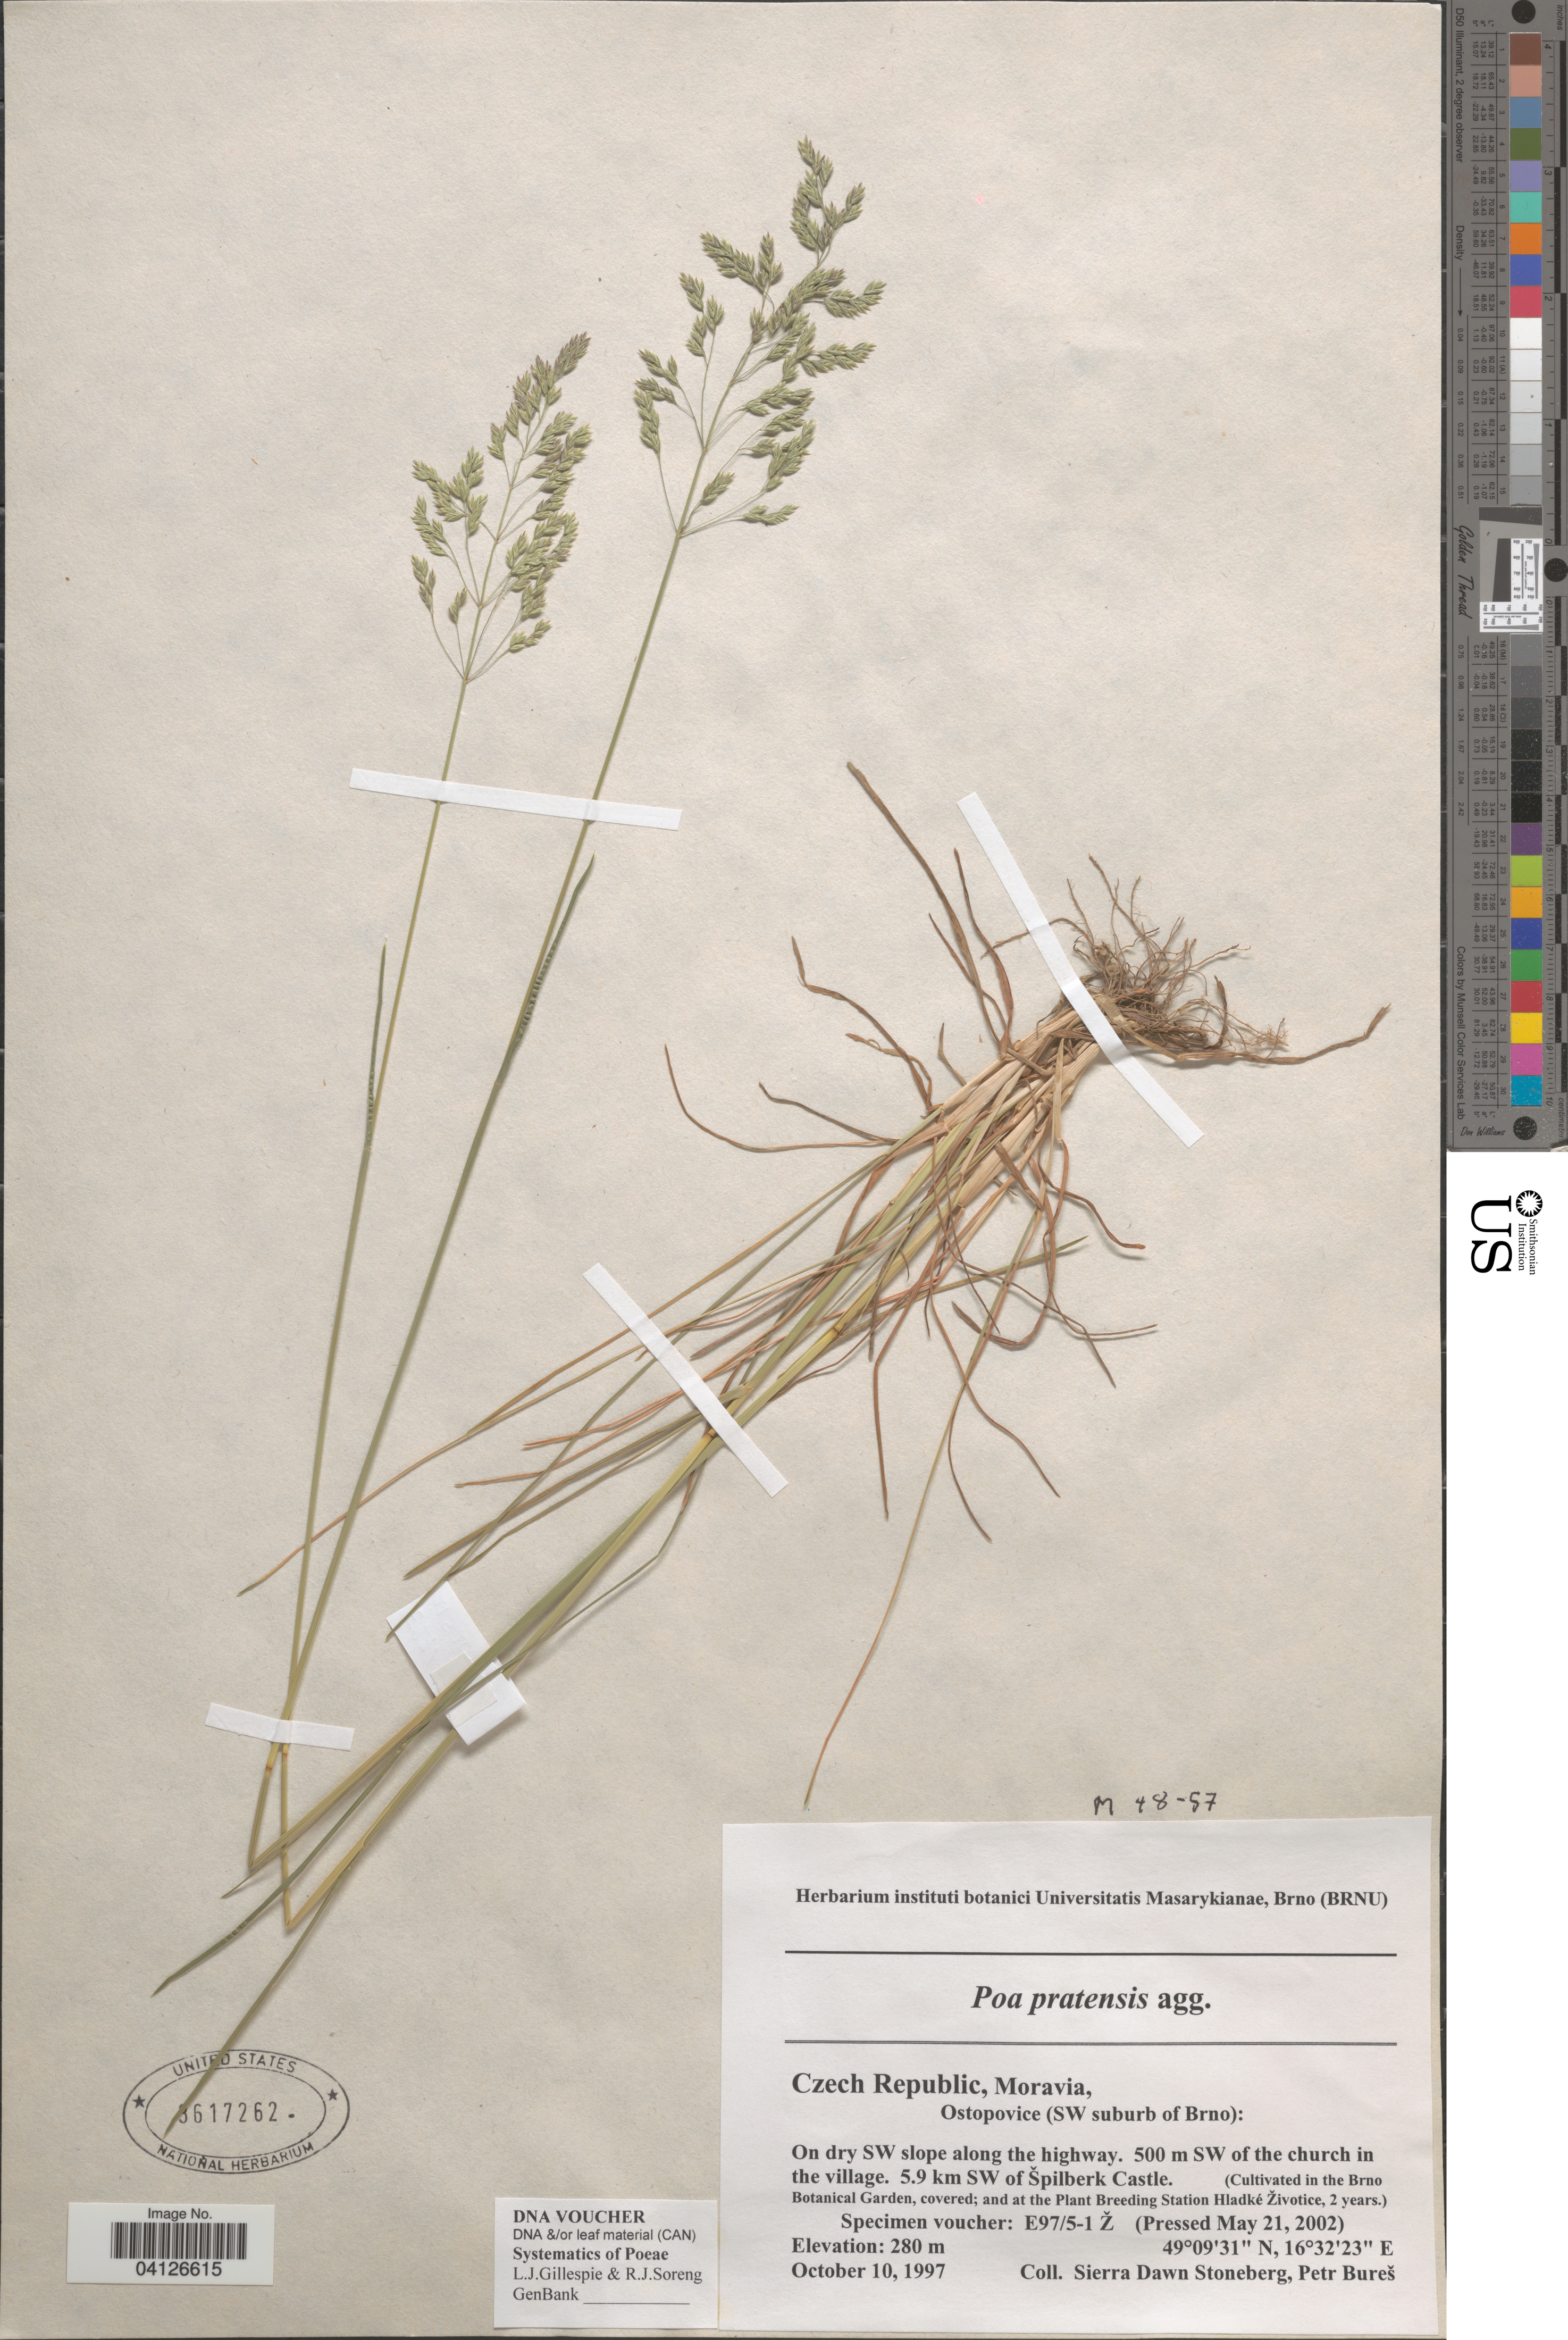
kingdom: Plantae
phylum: Tracheophyta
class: Liliopsida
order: Poales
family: Poaceae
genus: Poa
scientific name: Poa pratensis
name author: L.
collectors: Ex herb. instituti botanici Universitatis Masarykianae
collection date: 2002-05-21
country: Czechia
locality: (Cultivated in the Brno Botanical Garden, covered; and at the Plant Breeding Station Hladké Životice, 2 years.).